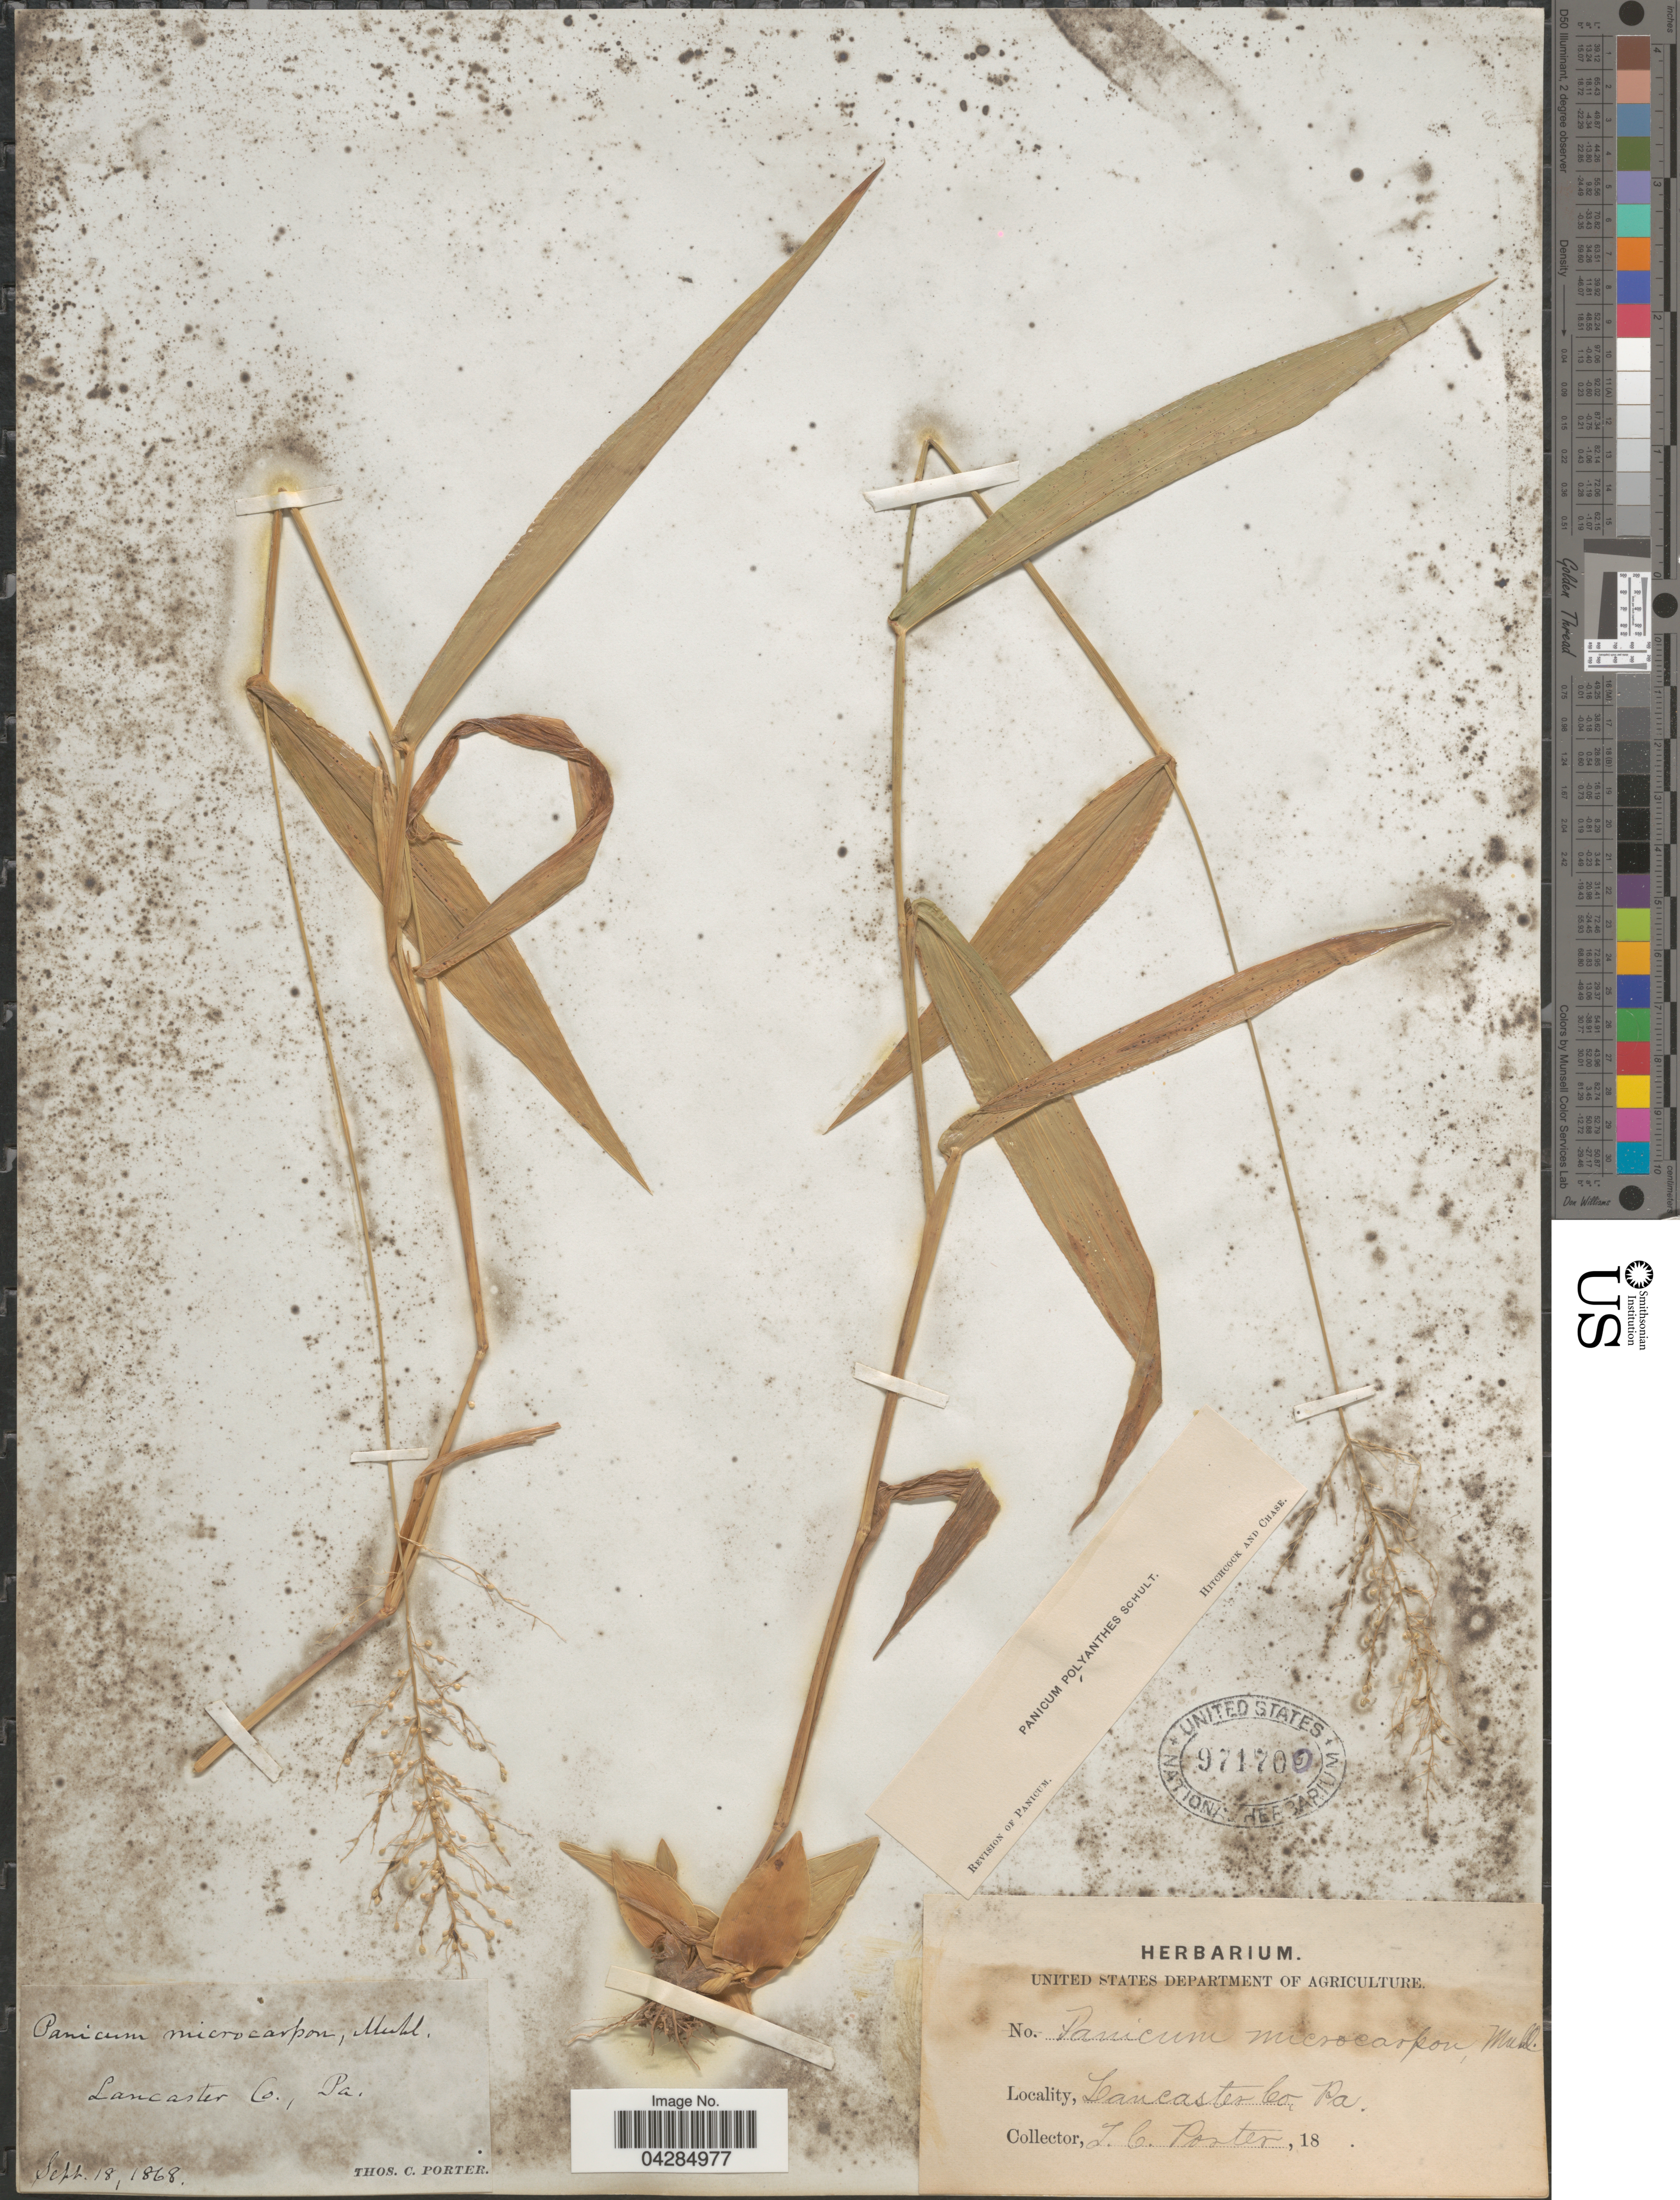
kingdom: Plantae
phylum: Tracheophyta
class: Liliopsida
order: Poales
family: Poaceae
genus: Dichanthelium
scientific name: Dichanthelium portoricense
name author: (Desv. ex Ham.) B.F. Hansen & Wunderlin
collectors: T. Porter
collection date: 1868-09-18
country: United States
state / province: Pennsylvania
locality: Lancaster Co.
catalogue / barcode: US 971700